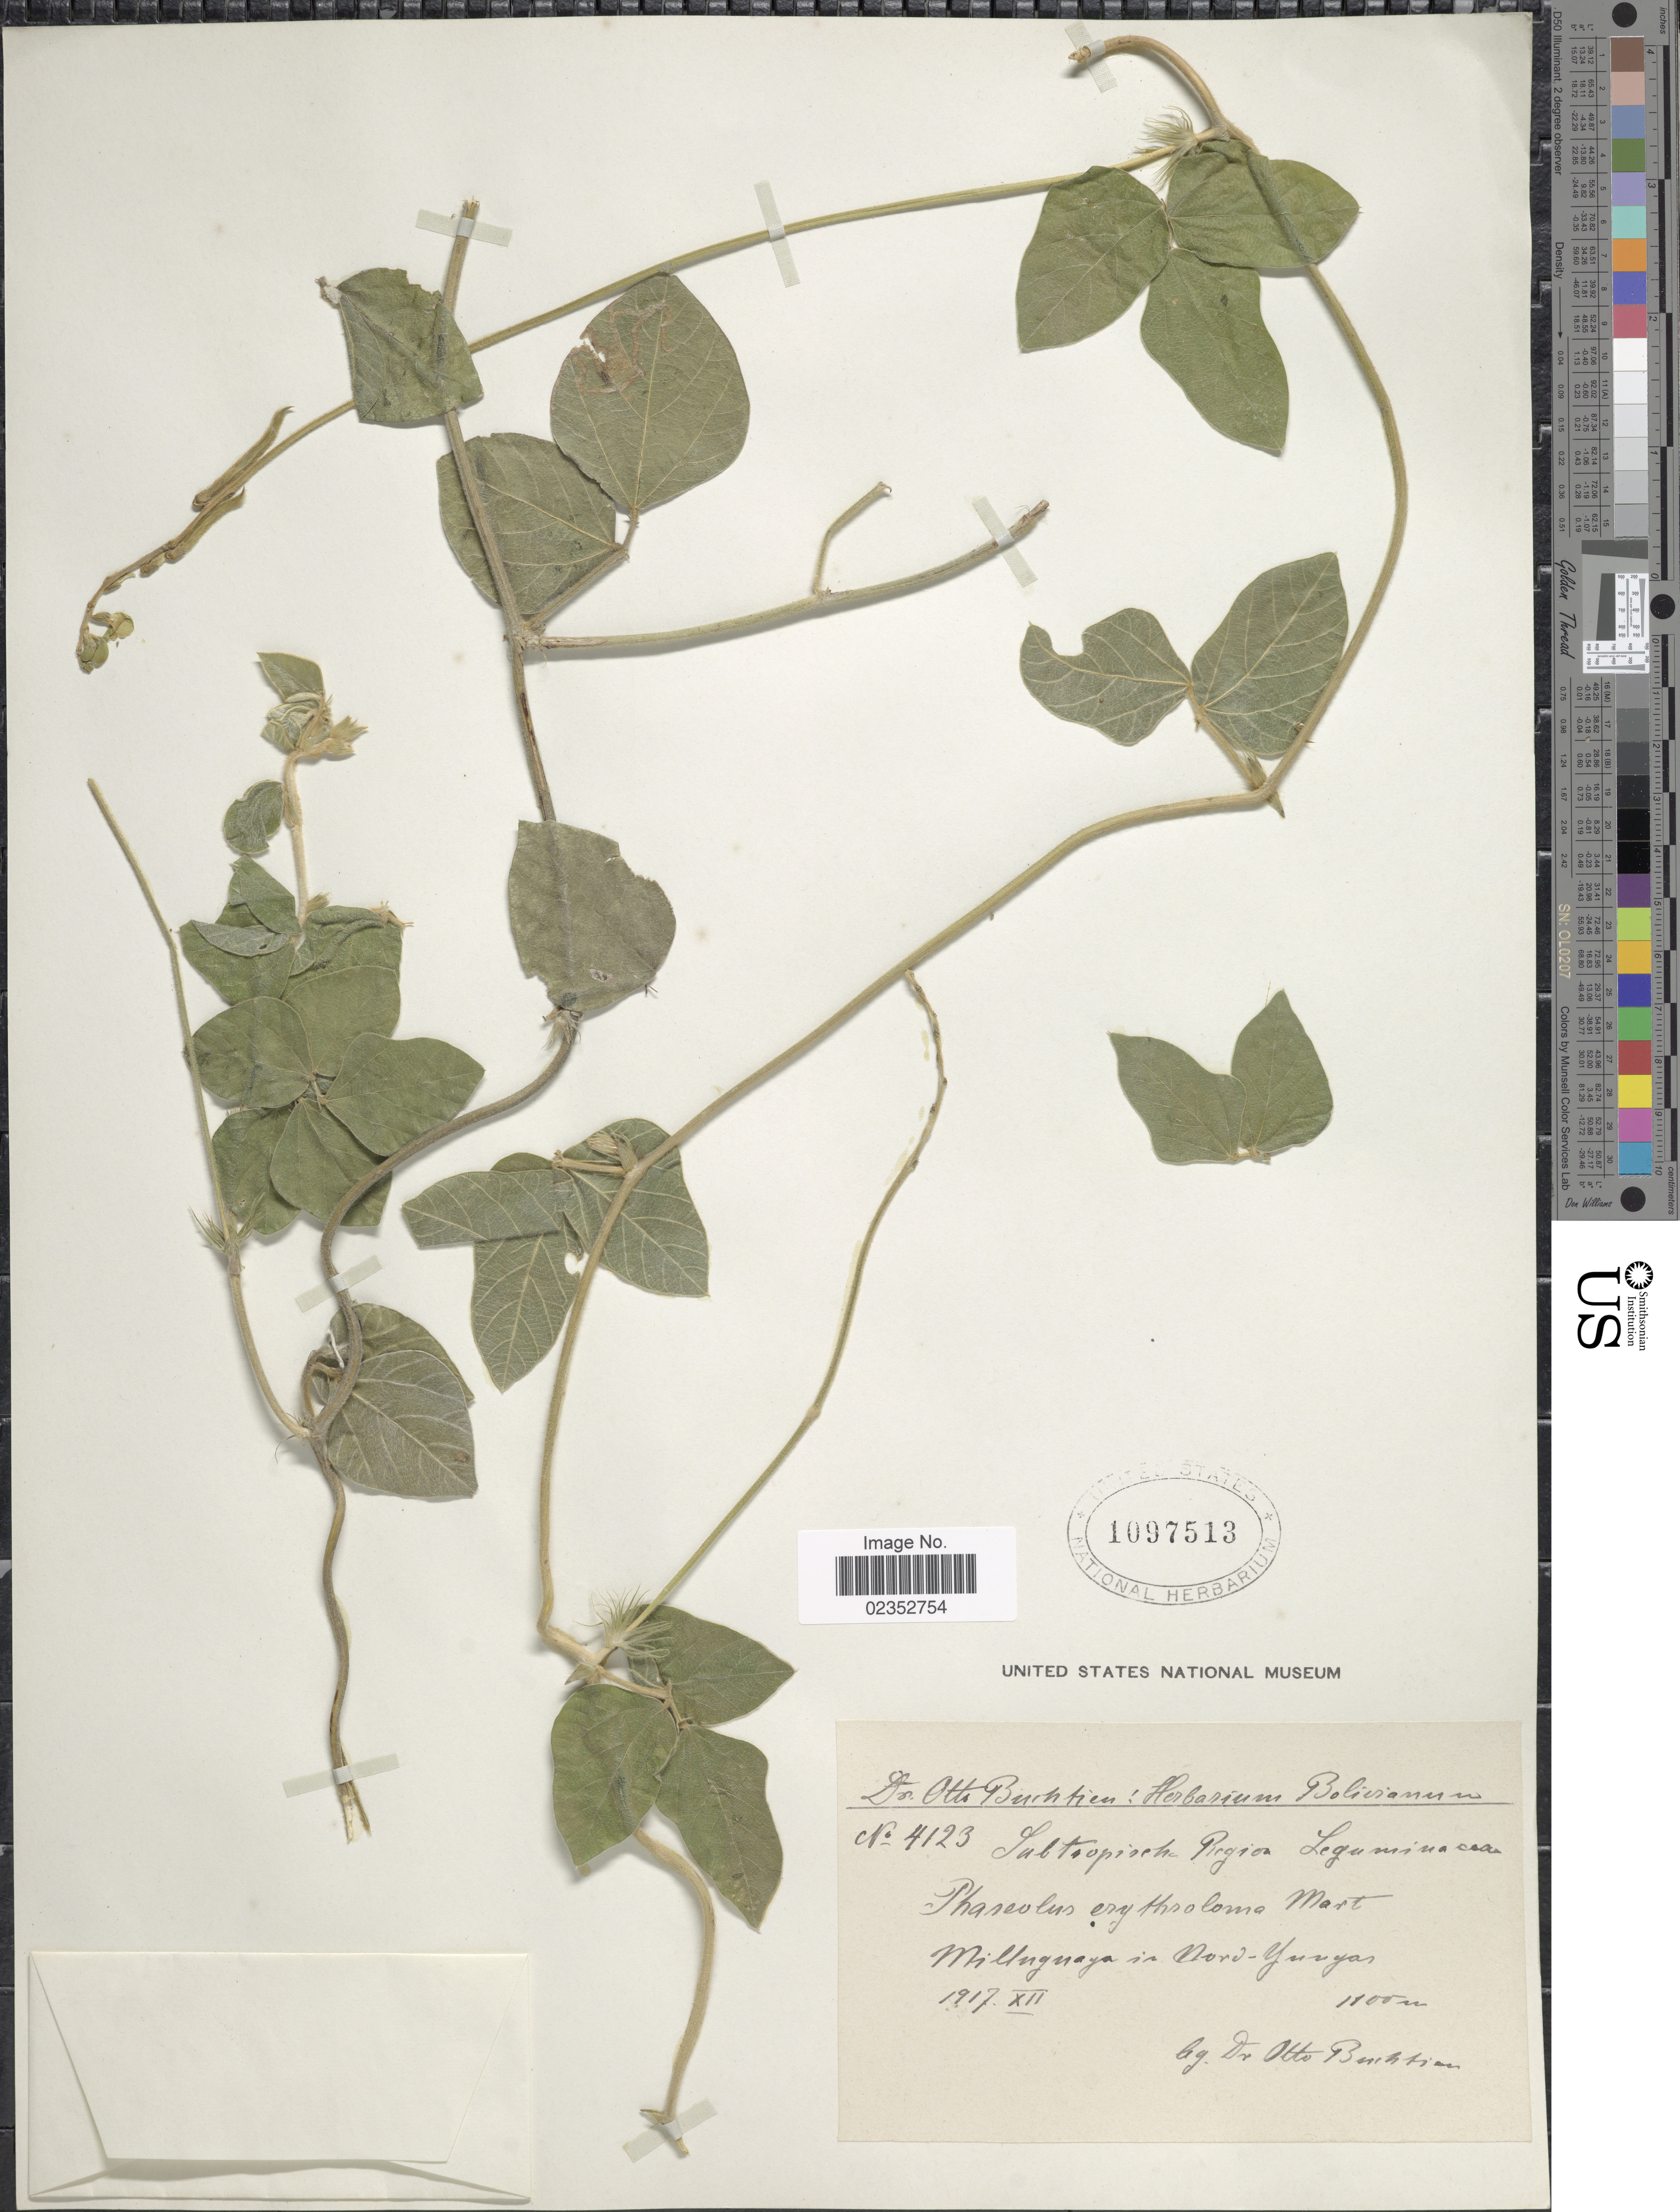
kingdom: Plantae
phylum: Tracheophyta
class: Magnoliopsida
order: Fabales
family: Fabaceae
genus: Macroptilium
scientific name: Macroptilium erythroloma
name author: (Mart. ex Benth.) Urb.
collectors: O. Buchtien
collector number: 4123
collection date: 1917-12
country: Bolivia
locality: Subtropische Region, Milluguaya in Nord-Yungas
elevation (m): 1100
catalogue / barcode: US 1097513